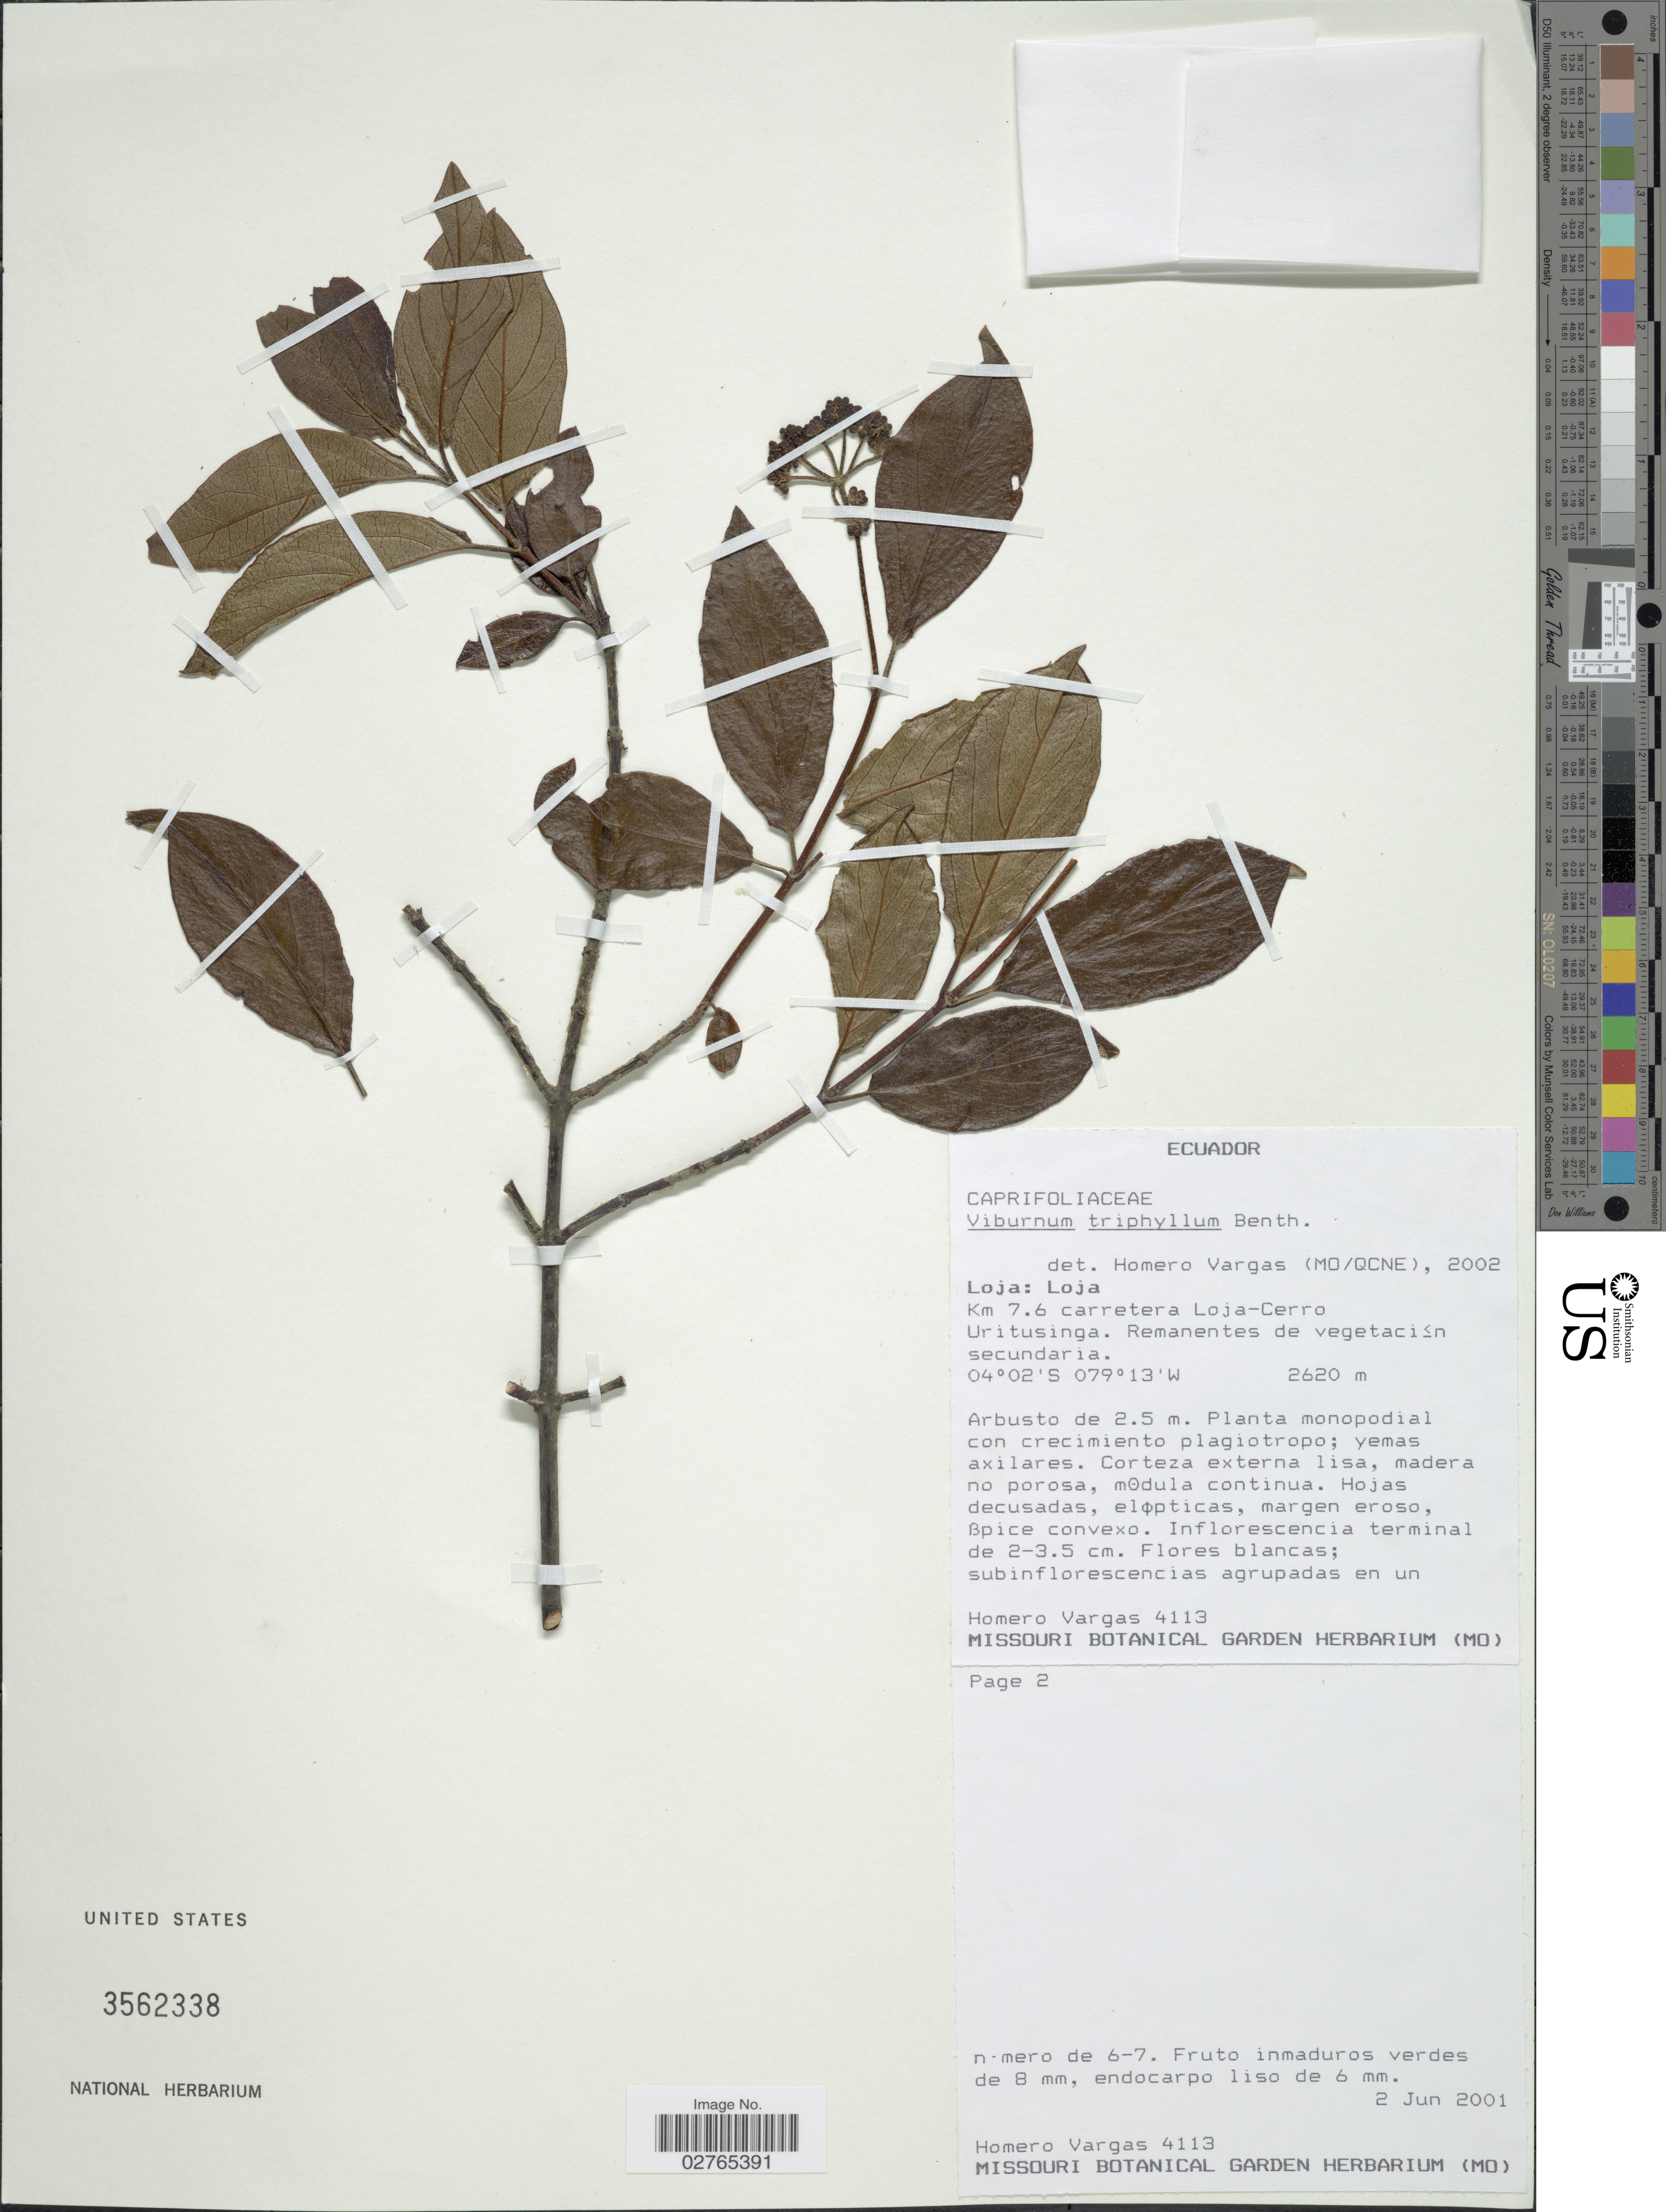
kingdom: Plantae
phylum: Tracheophyta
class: Magnoliopsida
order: Dipsacales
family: Viburnaceae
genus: Viburnum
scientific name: Viburnum triphyllum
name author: Benth.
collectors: H. Vargas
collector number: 4113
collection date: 2001-06-02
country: Ecuador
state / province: Loja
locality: Loja. Km 7.6 carretera Loja-Cerro Uritusinga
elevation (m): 2620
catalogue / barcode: US 3562338